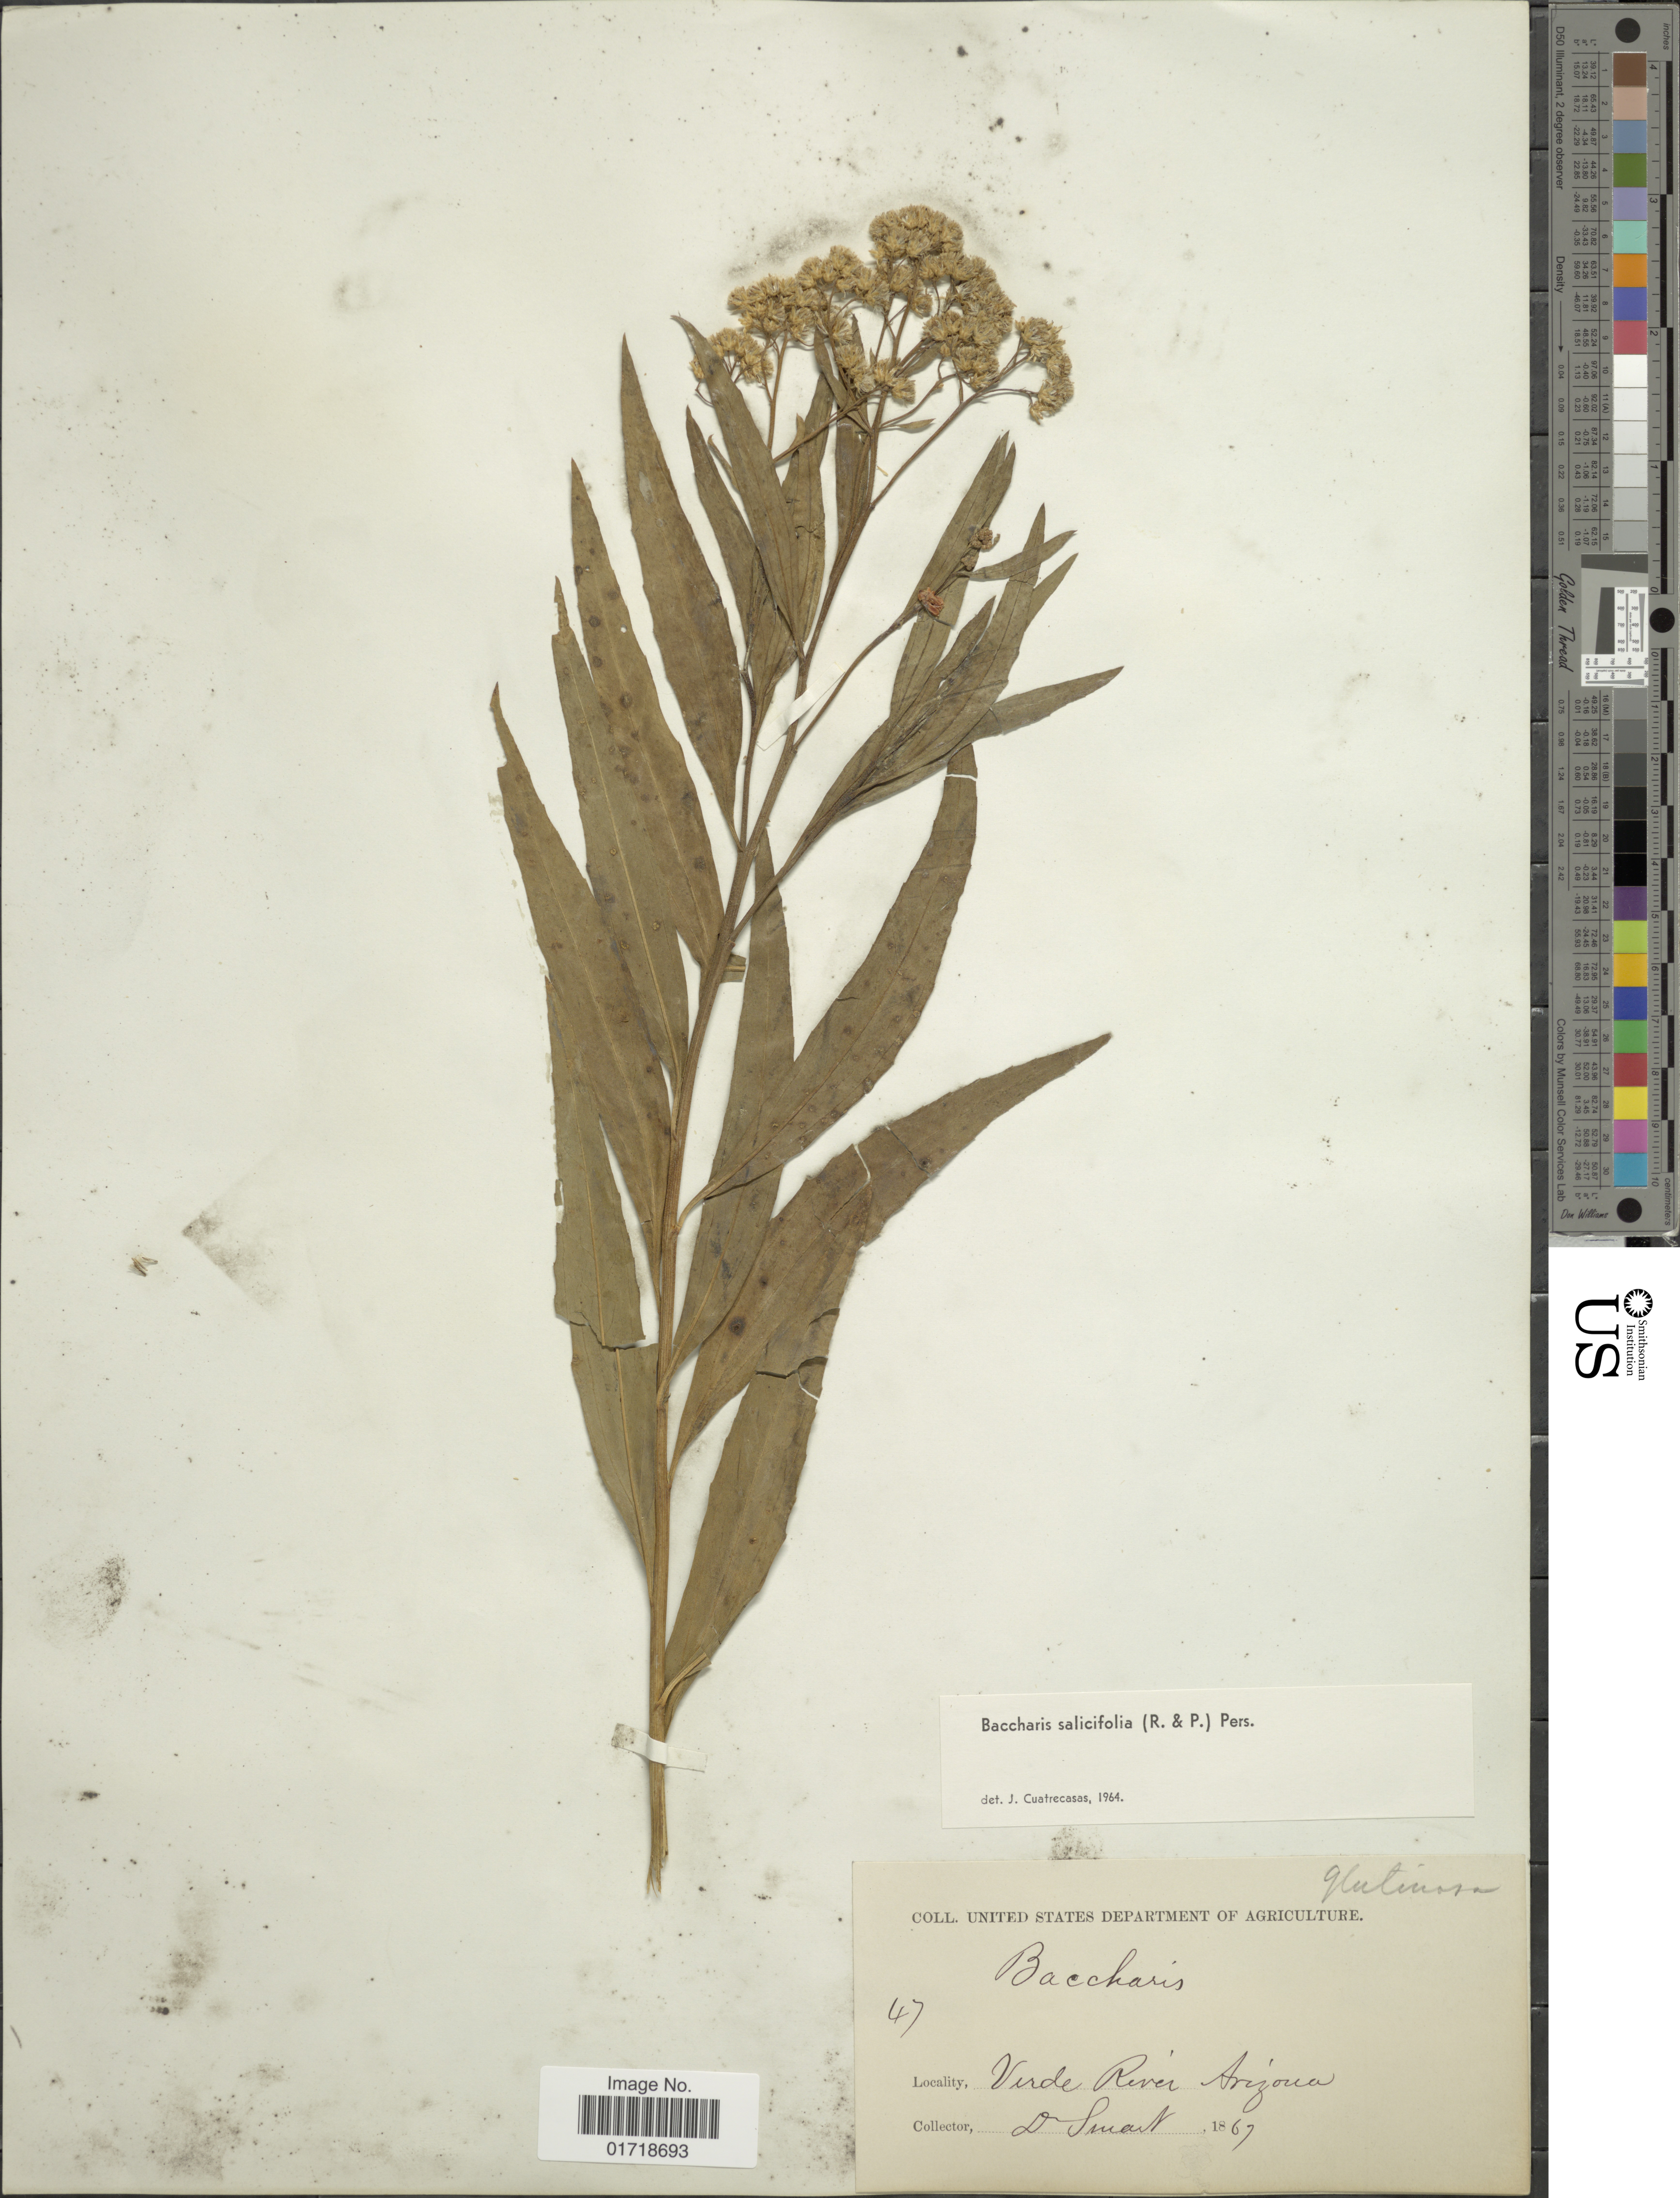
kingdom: Plantae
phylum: Tracheophyta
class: Magnoliopsida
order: Asterales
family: Asteraceae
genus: Baccharis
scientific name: Baccharis glutinosa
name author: Pers.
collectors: D. R. Smart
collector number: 47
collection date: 1867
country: United States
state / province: Arizona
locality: Verde River.